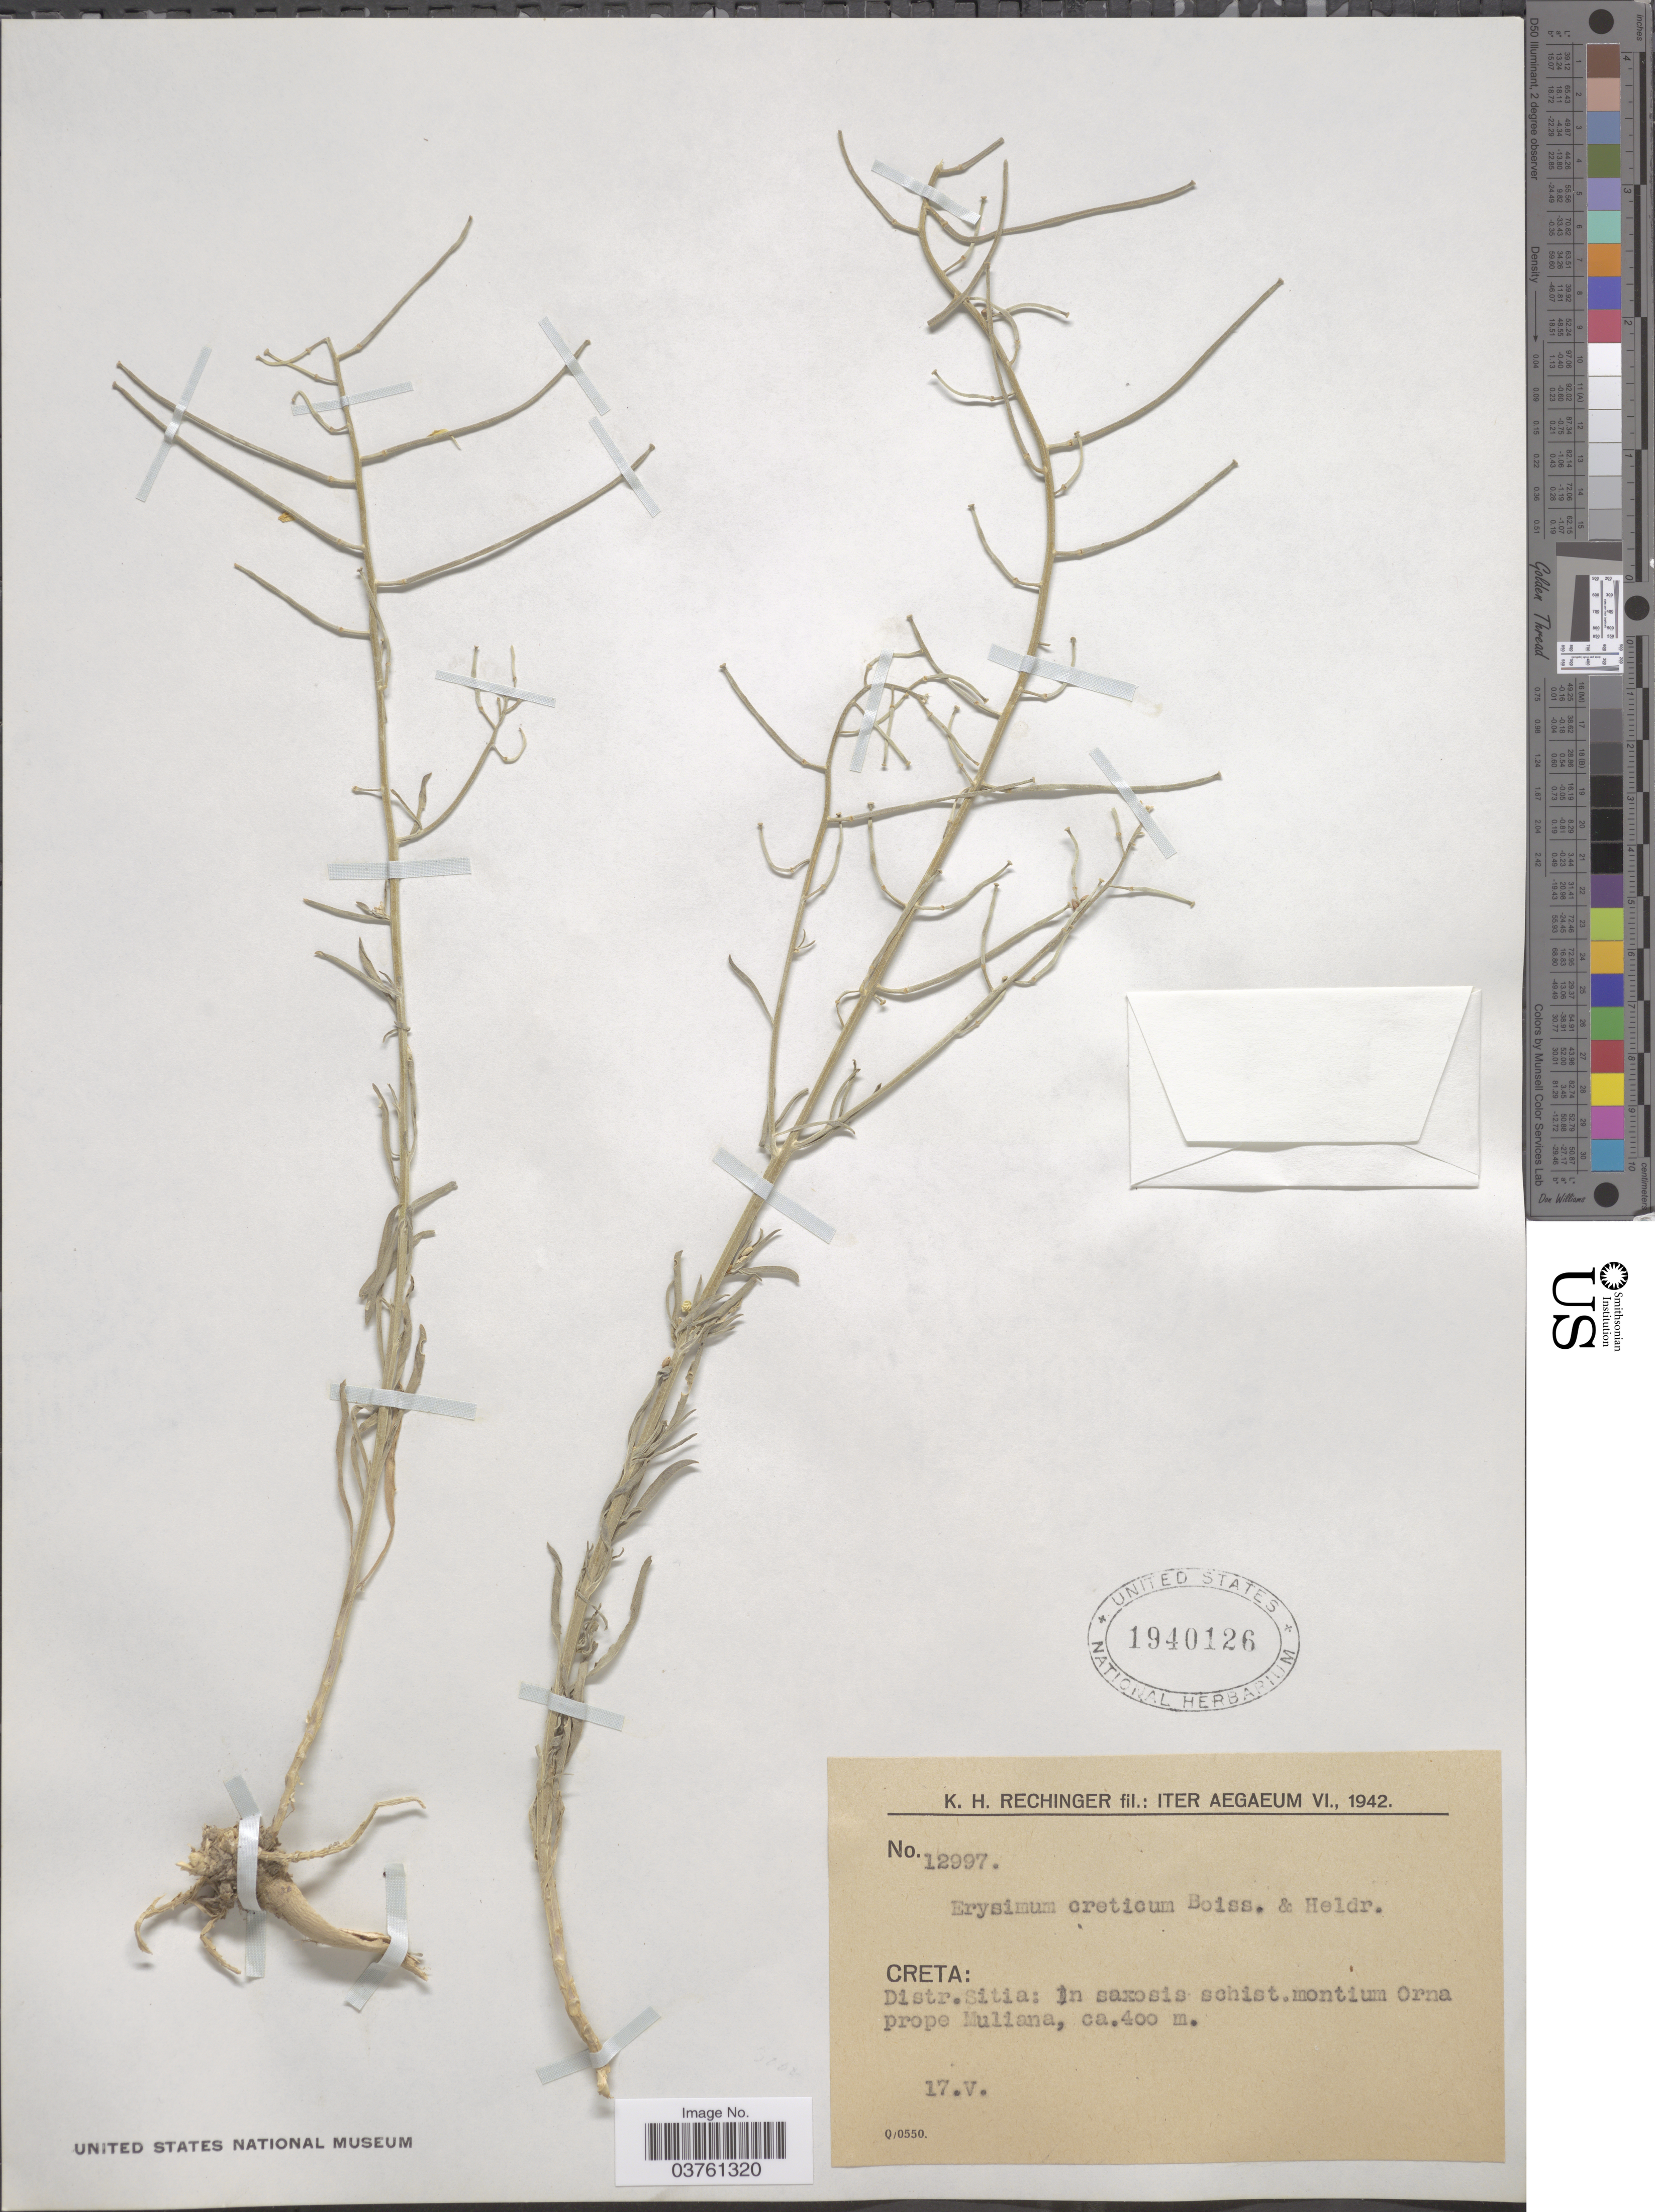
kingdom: Plantae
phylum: Tracheophyta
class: Magnoliopsida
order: Brassicales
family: Brassicaceae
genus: Erysimum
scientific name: Erysimum creticum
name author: Boiss. & Heldr.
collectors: K. H. Rechinger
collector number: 12997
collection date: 1942-05-17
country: Greece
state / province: Crete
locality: Iter Aegaeum. Creta: Distr. Sitia: In saxosis schist. montium Orna prope Muliana.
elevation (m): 400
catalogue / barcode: US 1940126